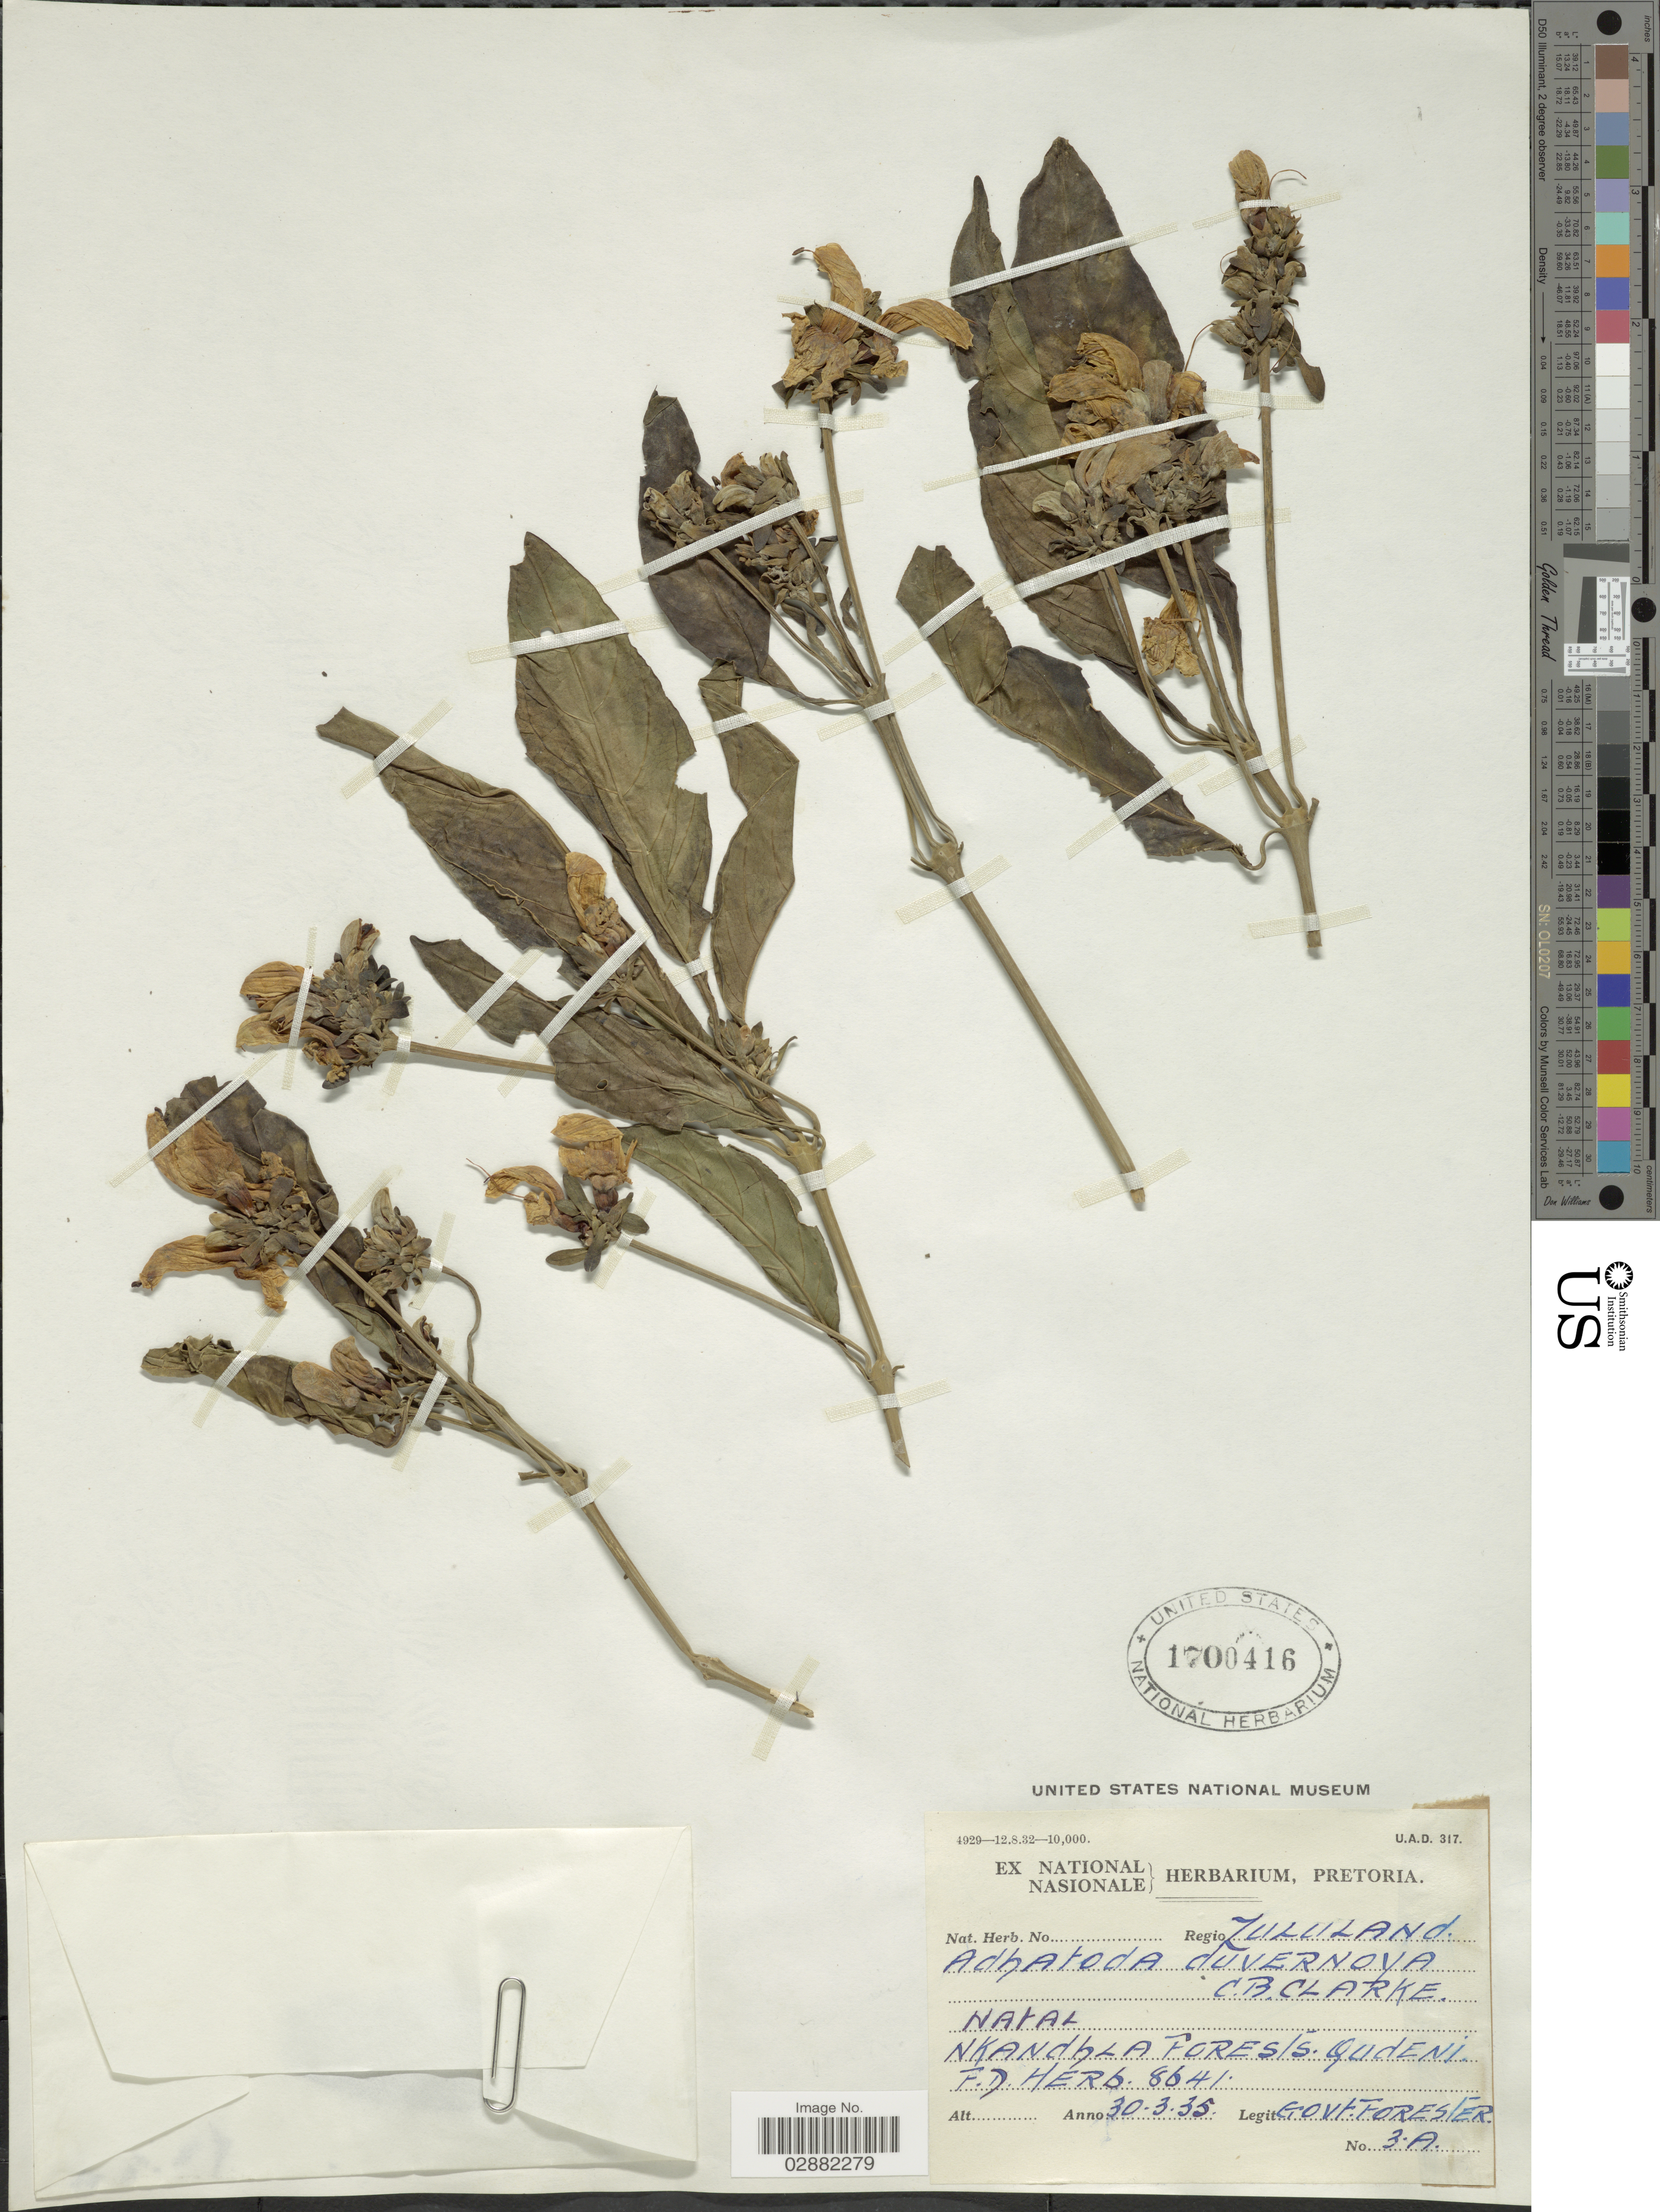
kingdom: Plantae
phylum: Tracheophyta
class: Magnoliopsida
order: Lamiales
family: Acanthaceae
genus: Justicia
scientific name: Justicia adhatodoides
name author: (E. Mey. ex Nees) V.A.W. Graham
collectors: Govt. Forester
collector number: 3A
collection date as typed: Transcribed d/m/y: 30/3/35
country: South Africa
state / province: KwaZulu-Natal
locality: Regio Zululand. Natal. Nkandhla Forests. Qudeni.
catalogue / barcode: US 1700416